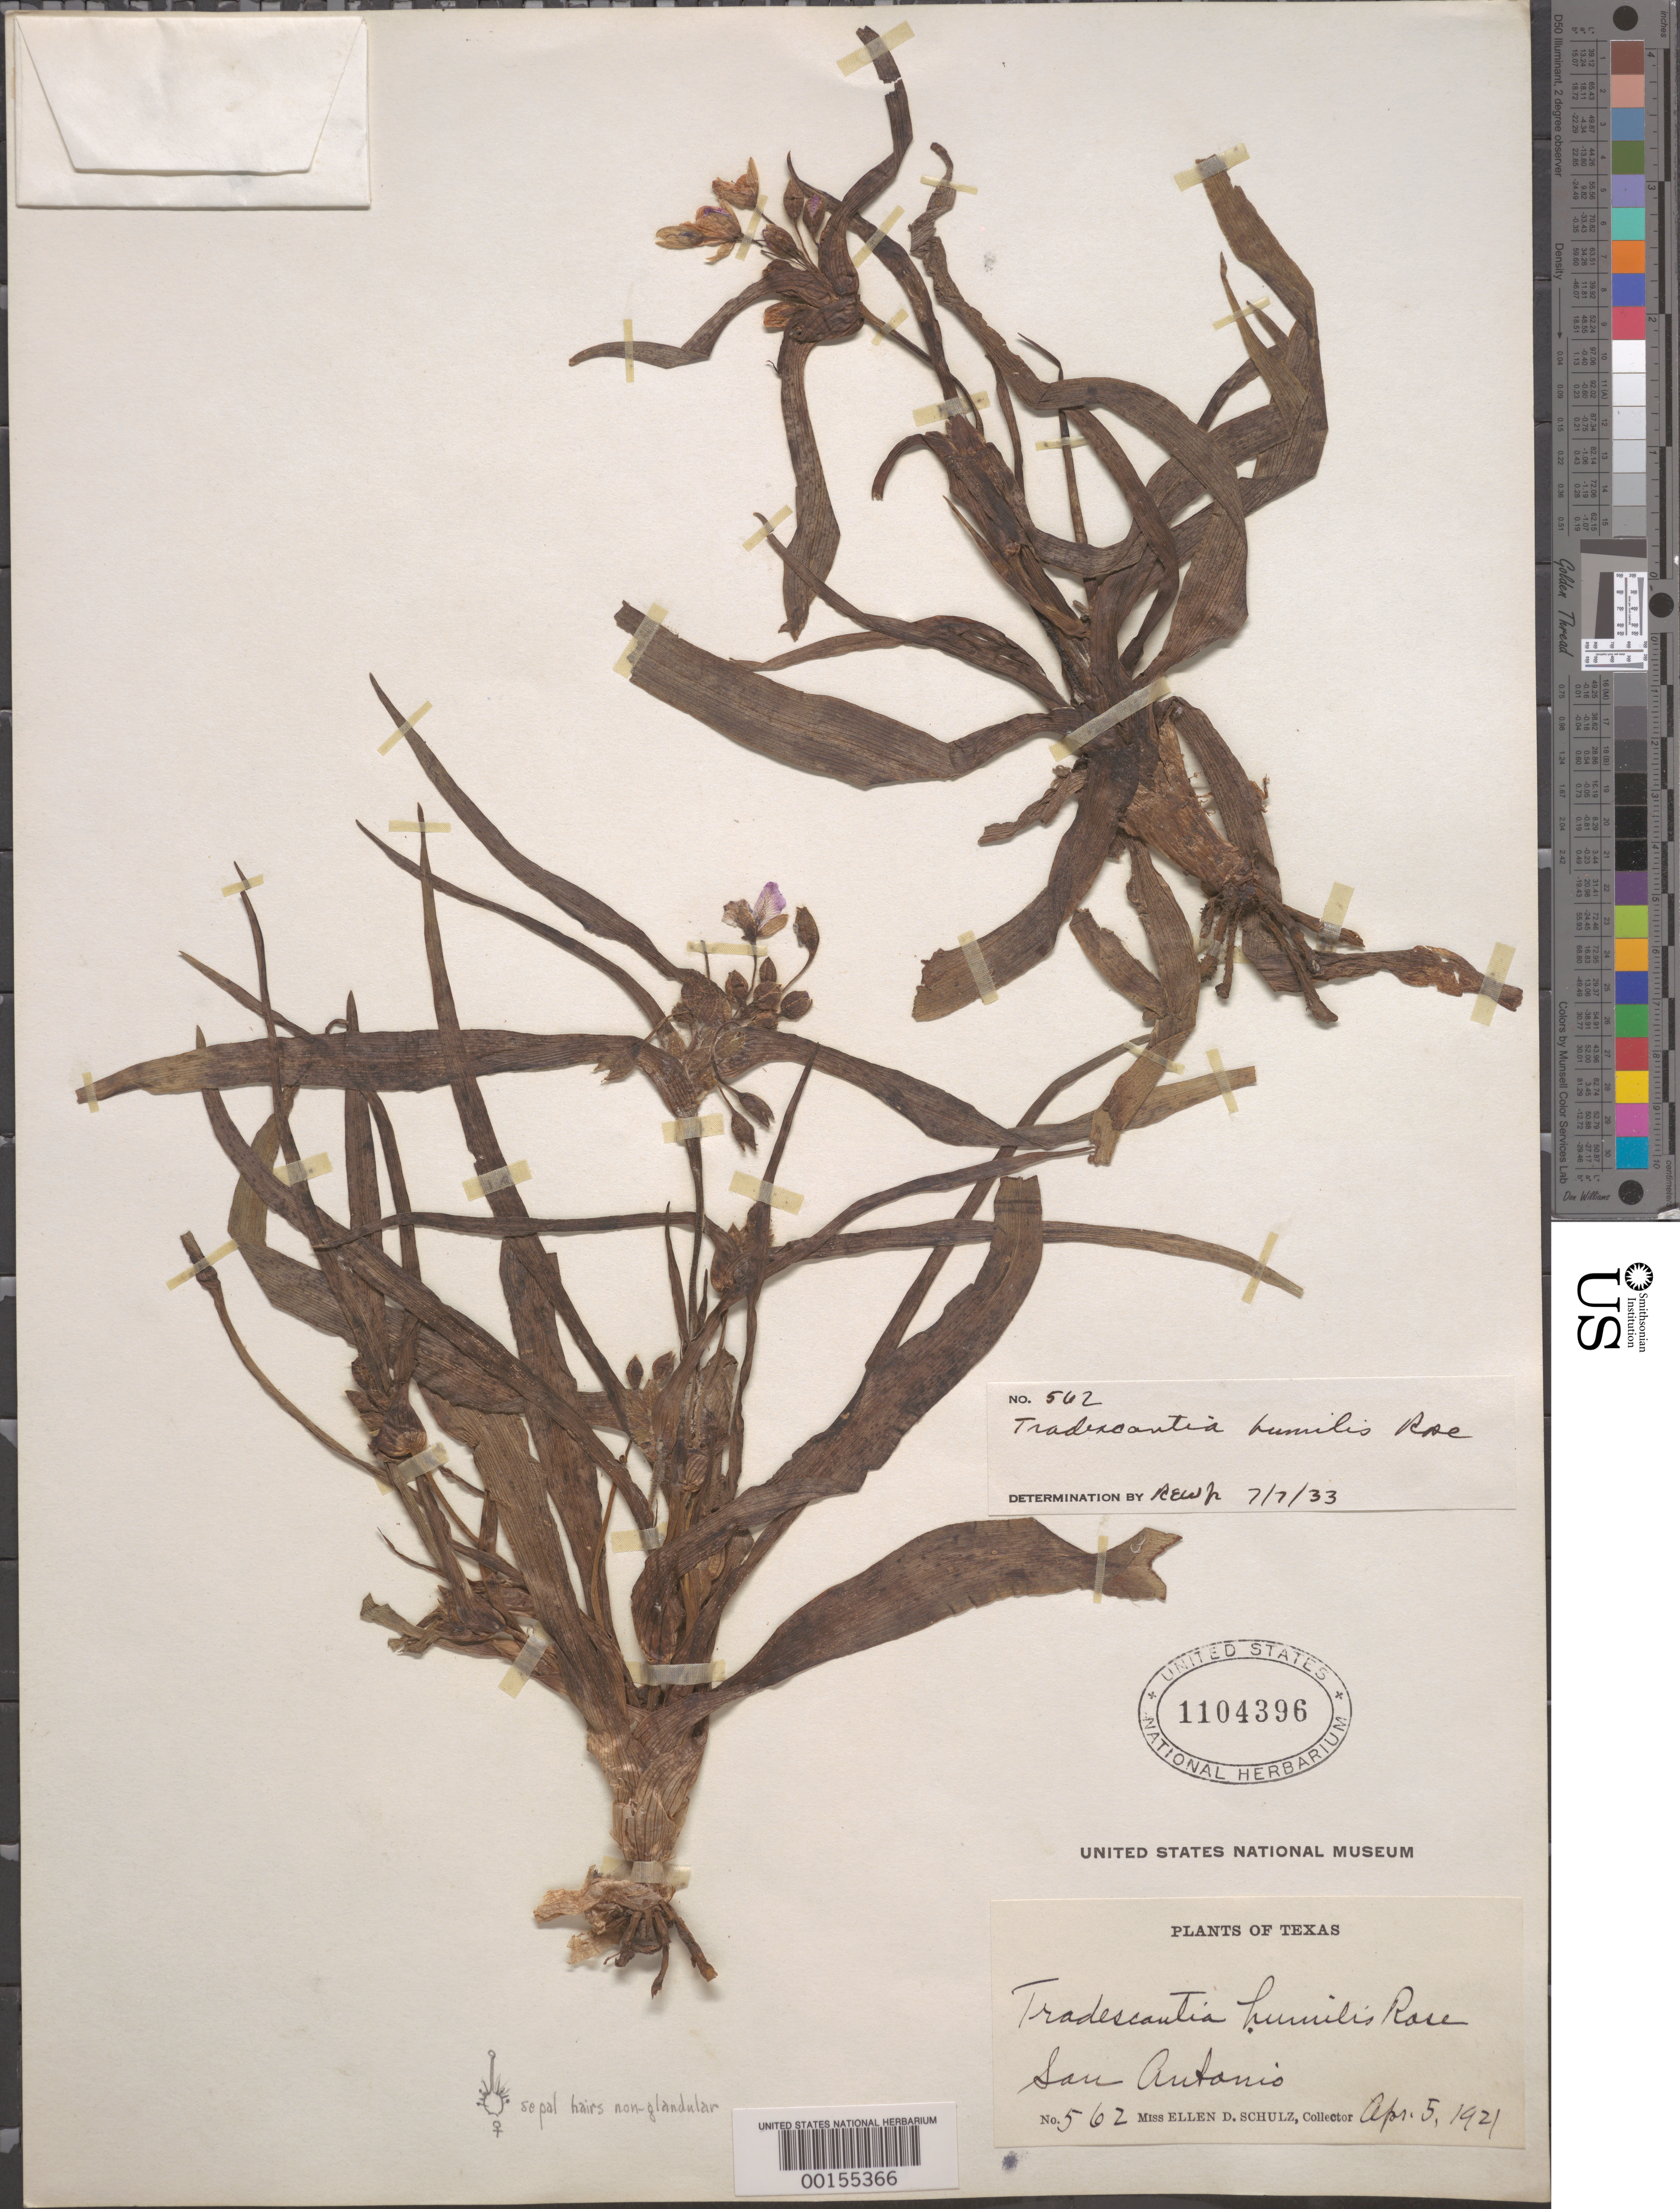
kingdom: Plantae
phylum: Tracheophyta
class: Liliopsida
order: Commelinales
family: Commelinaceae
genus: Tradescantia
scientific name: Tradescantia humilis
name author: Rose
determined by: Woodward, R. E.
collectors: E. D. Schulz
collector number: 562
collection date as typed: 05 Apr 1921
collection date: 1921-04-05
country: United States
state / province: Texas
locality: San antonio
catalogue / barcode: US 1104396